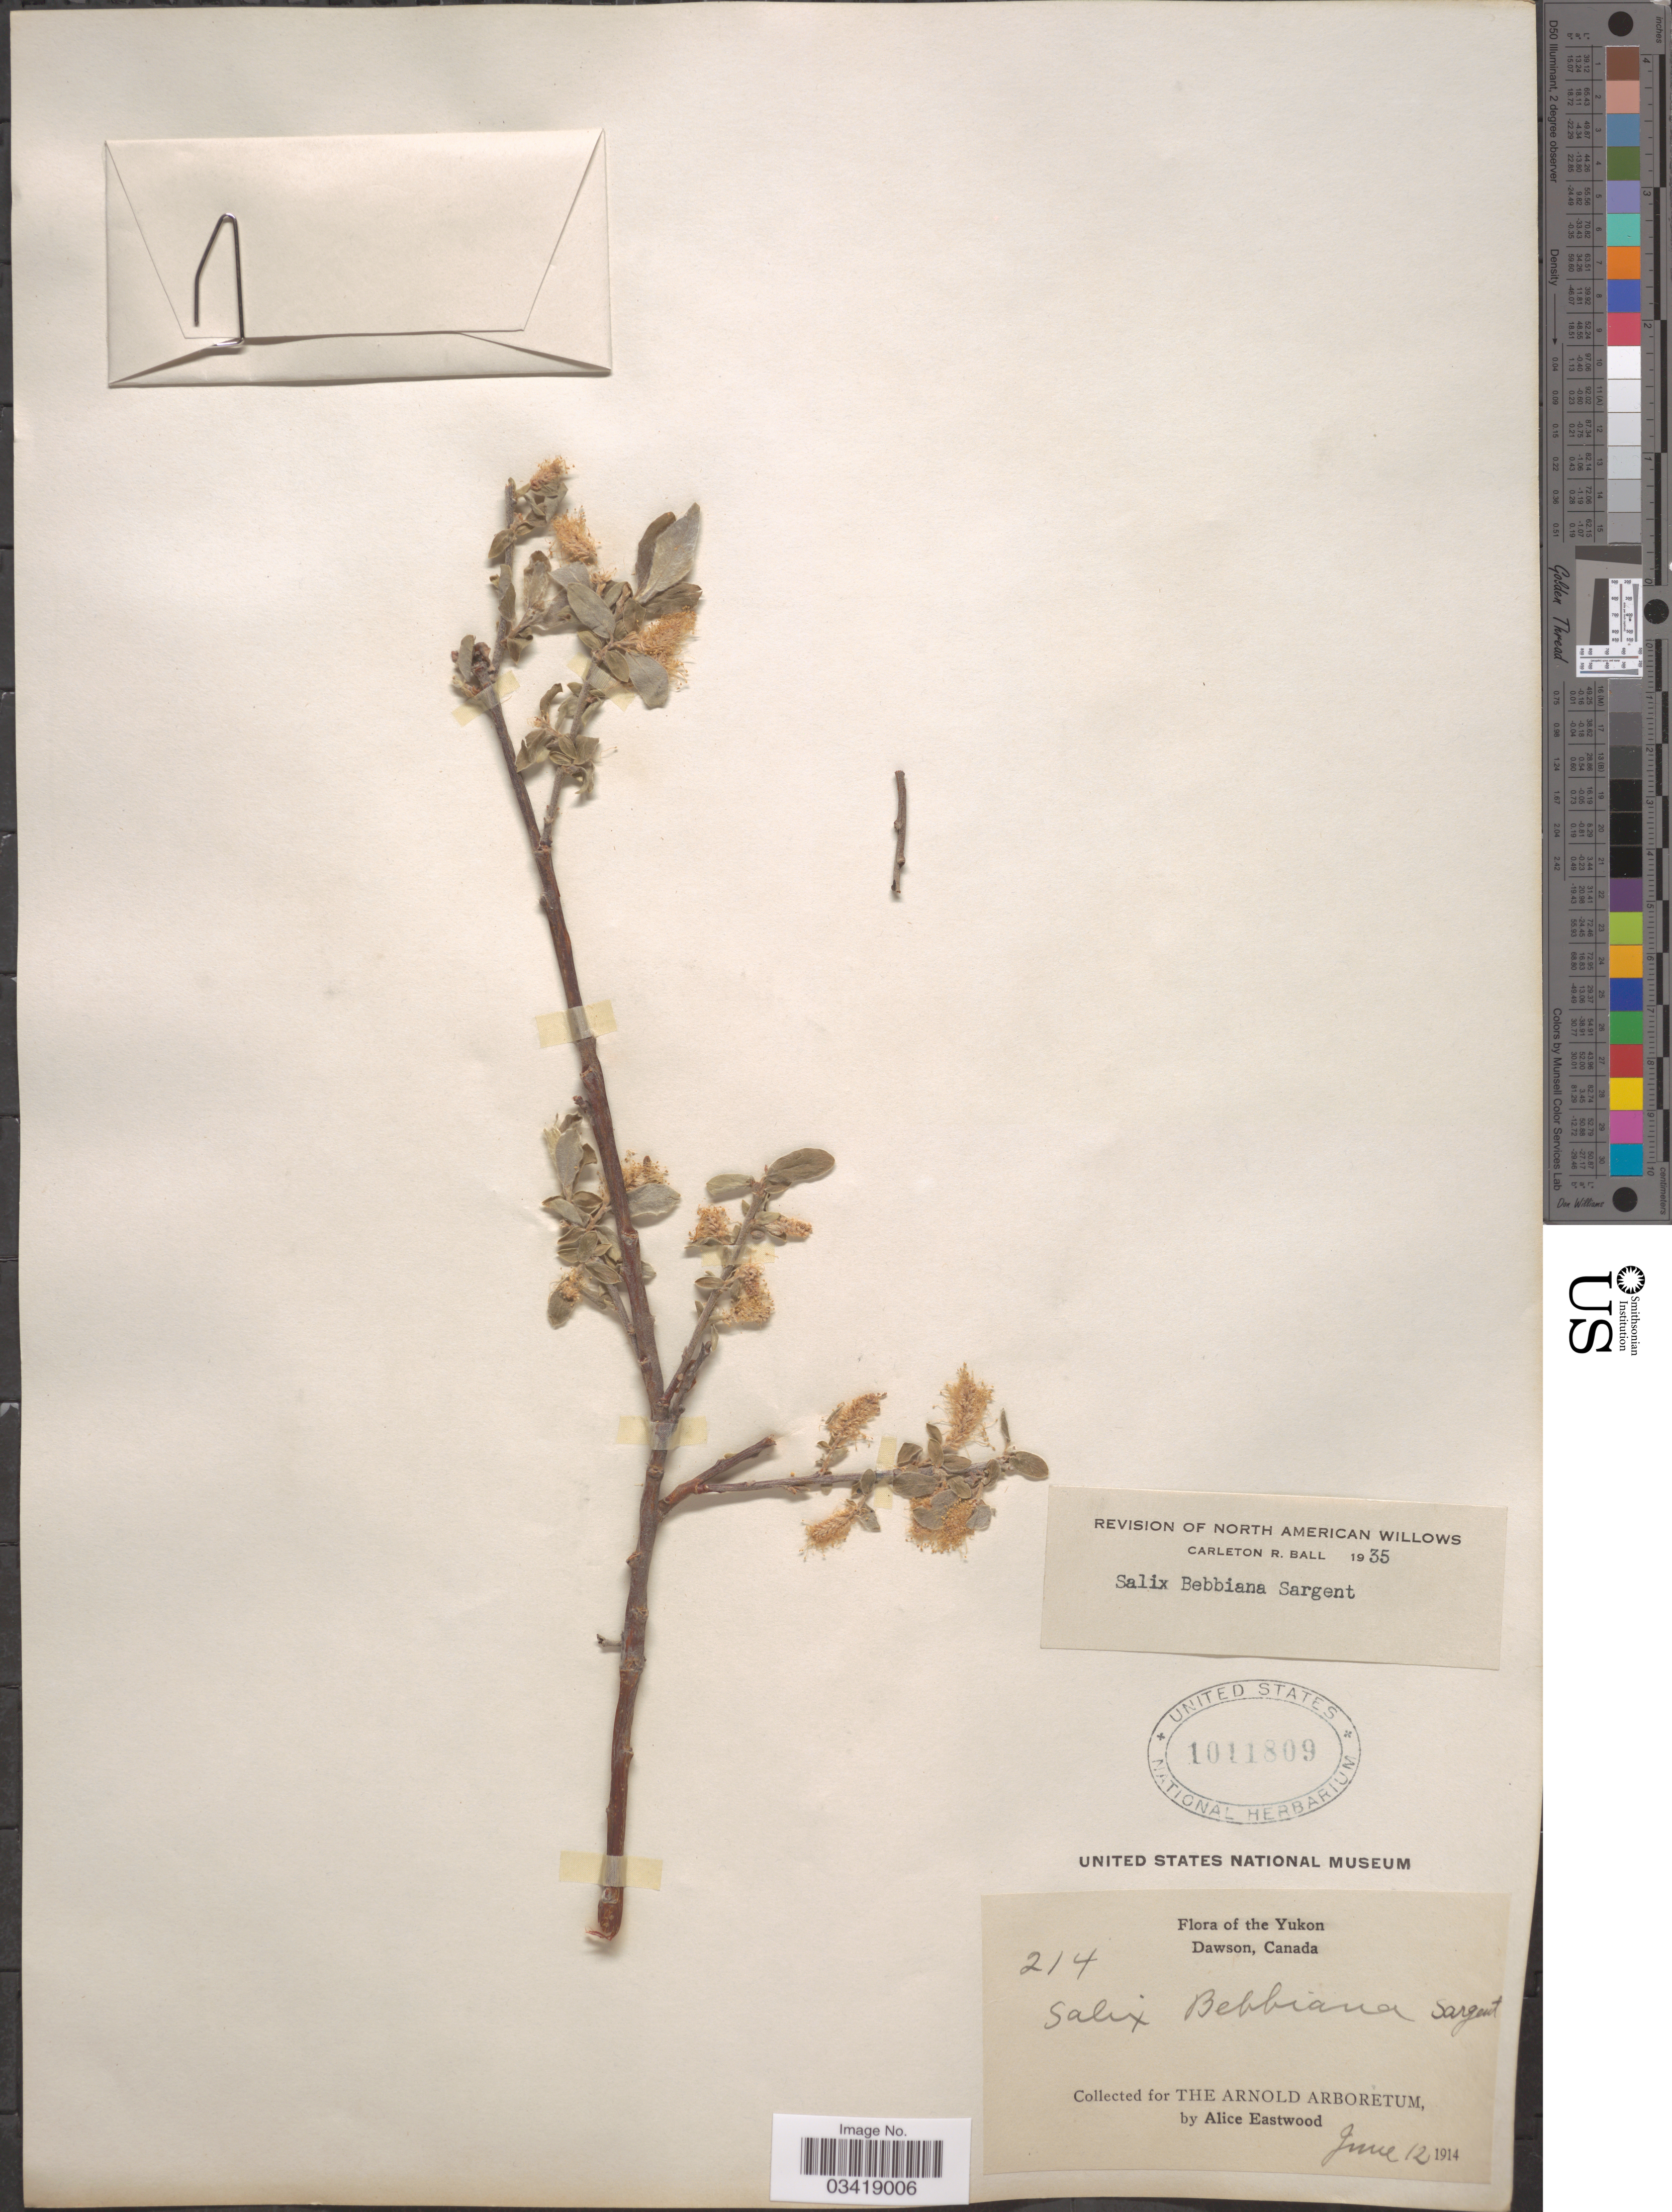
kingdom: Plantae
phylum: Tracheophyta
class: Magnoliopsida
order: Malpighiales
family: Salicaceae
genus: Salix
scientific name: Salix bebbiana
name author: Sarg.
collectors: A. Eastwood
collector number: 214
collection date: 1914-06-12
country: Canada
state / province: Yukon Territory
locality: Yukon. Dawson.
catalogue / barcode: US 1011809